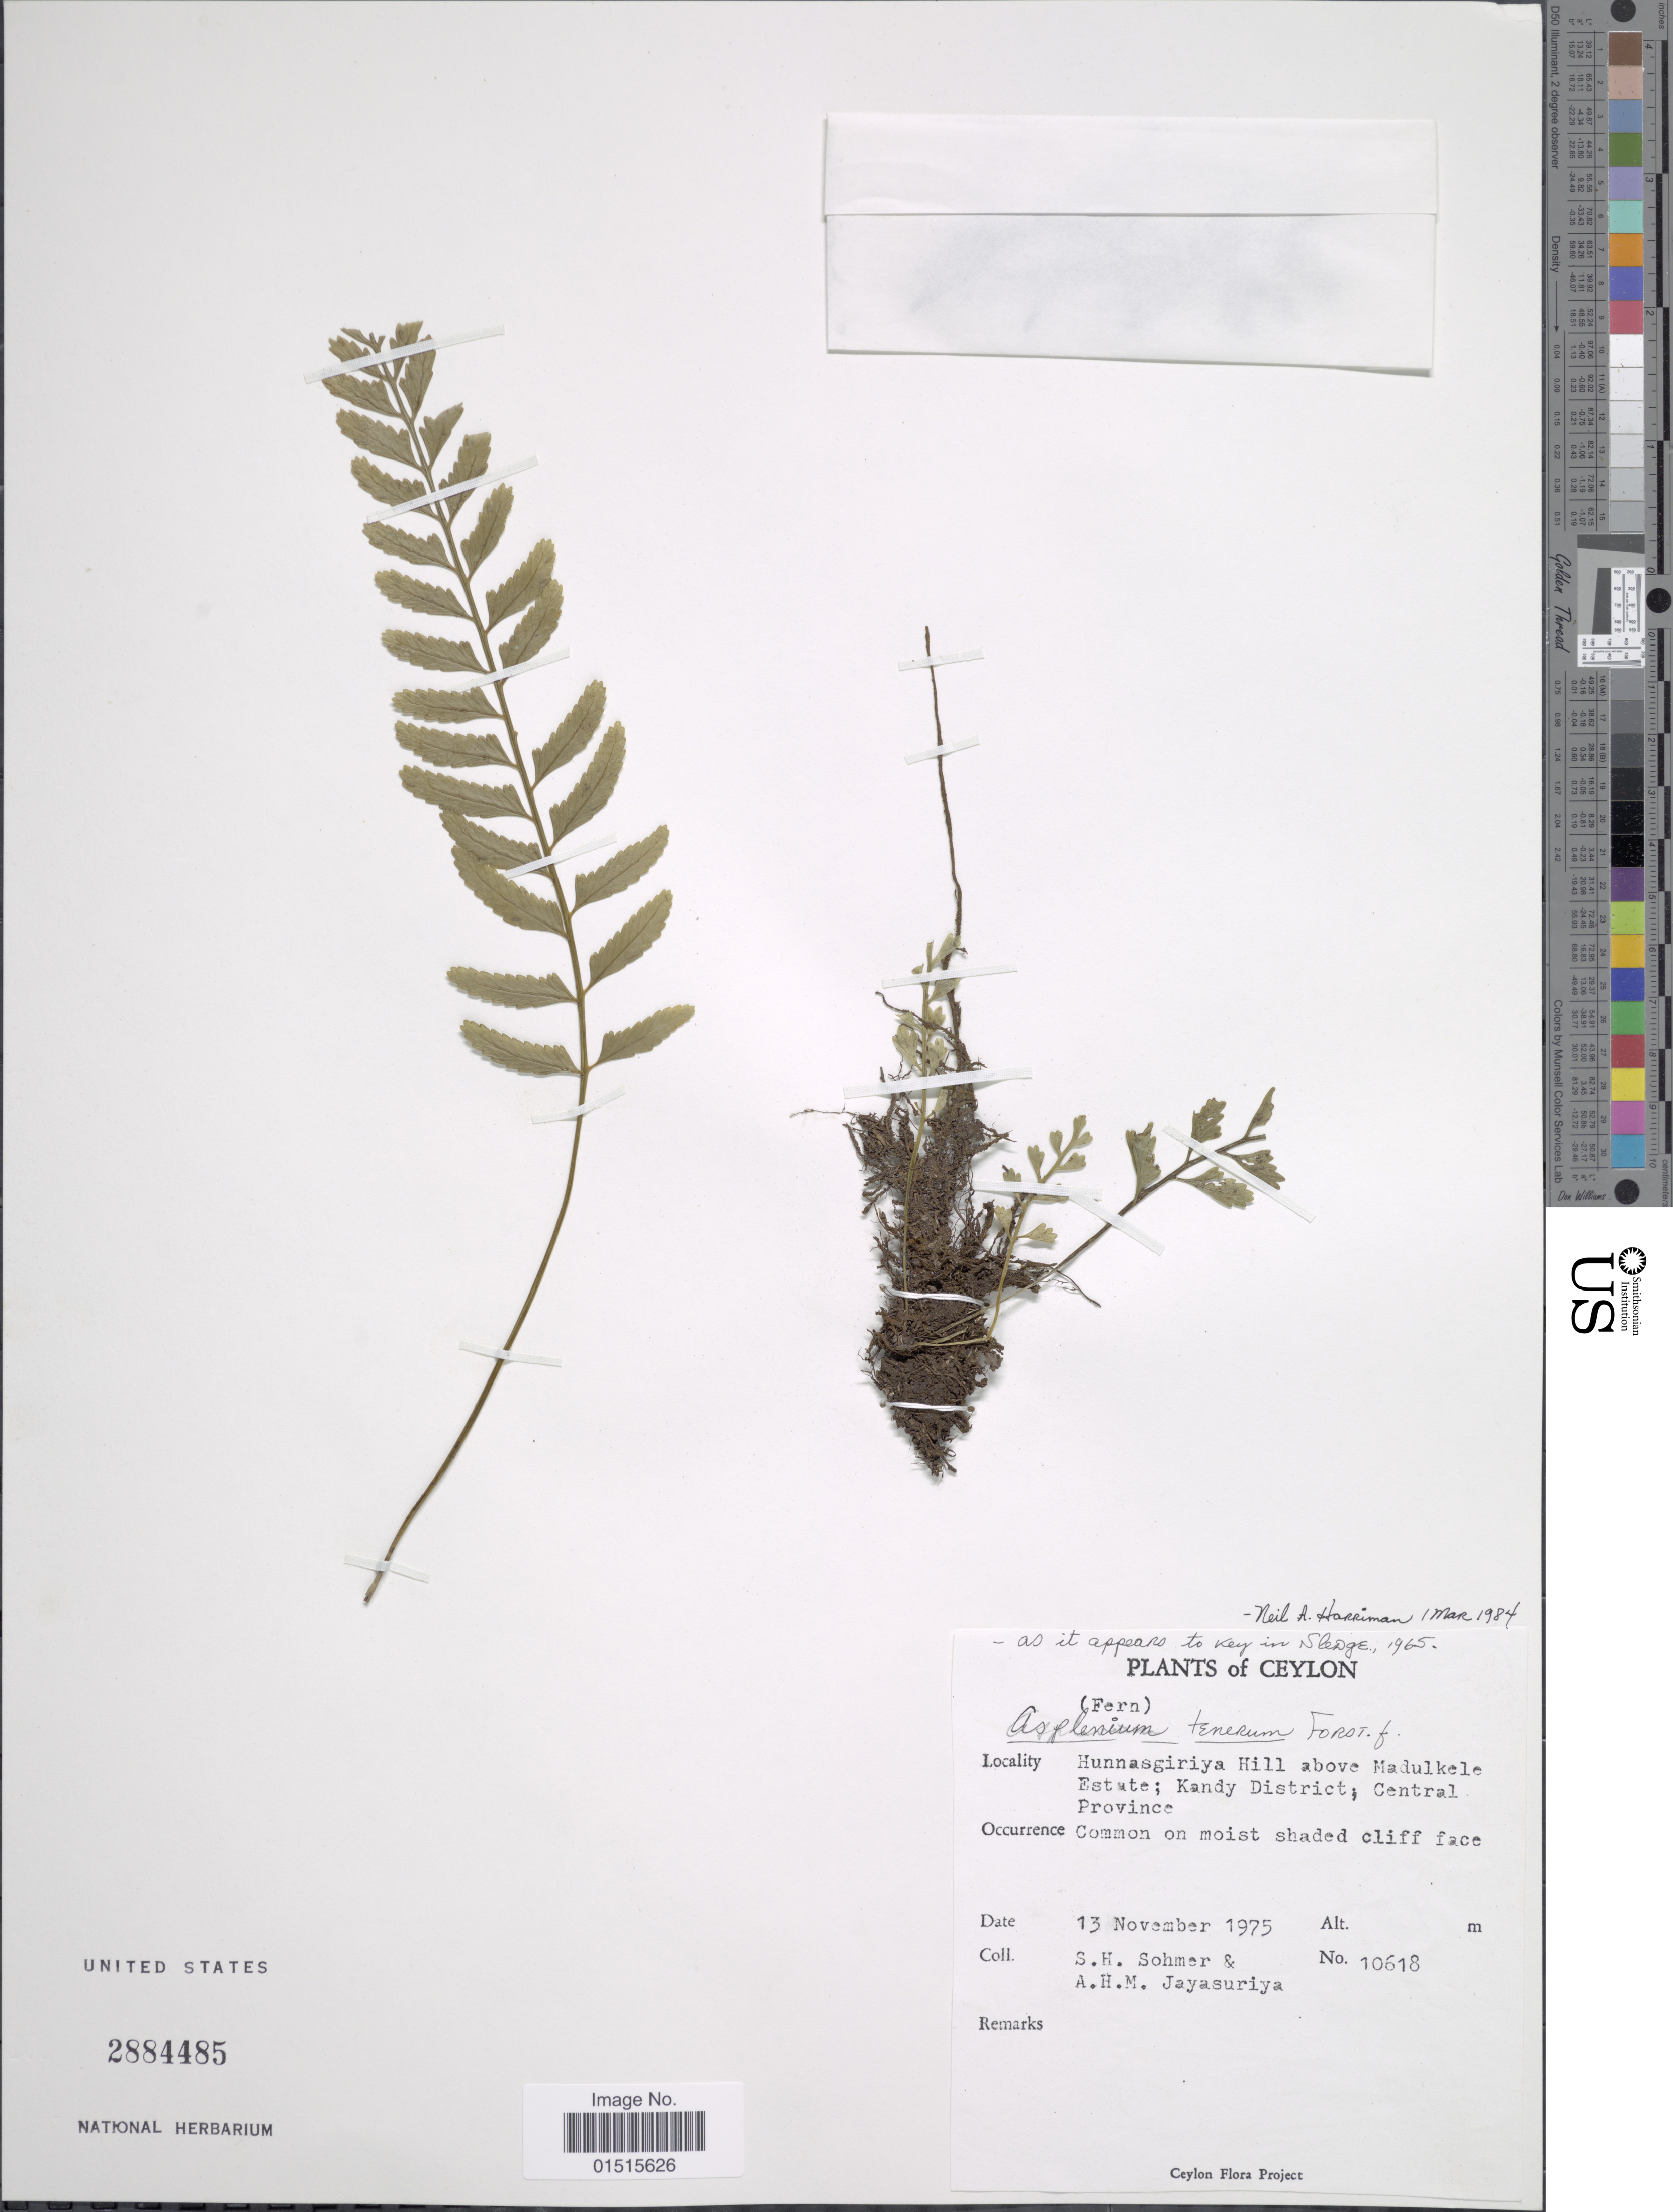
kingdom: Plantae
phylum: Tracheophyta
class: Polypodiopsida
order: Polypodiales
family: Aspleniaceae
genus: Asplenium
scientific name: Asplenium tenerum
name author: G. Forst.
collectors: S. H. Sohmer & A. H. Jayasuriya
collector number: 10618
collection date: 1975-11-13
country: Sri Lanka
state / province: Central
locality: Hunnasgiriya Hill above Madulkele Estate; Kandy District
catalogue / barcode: US 2884485